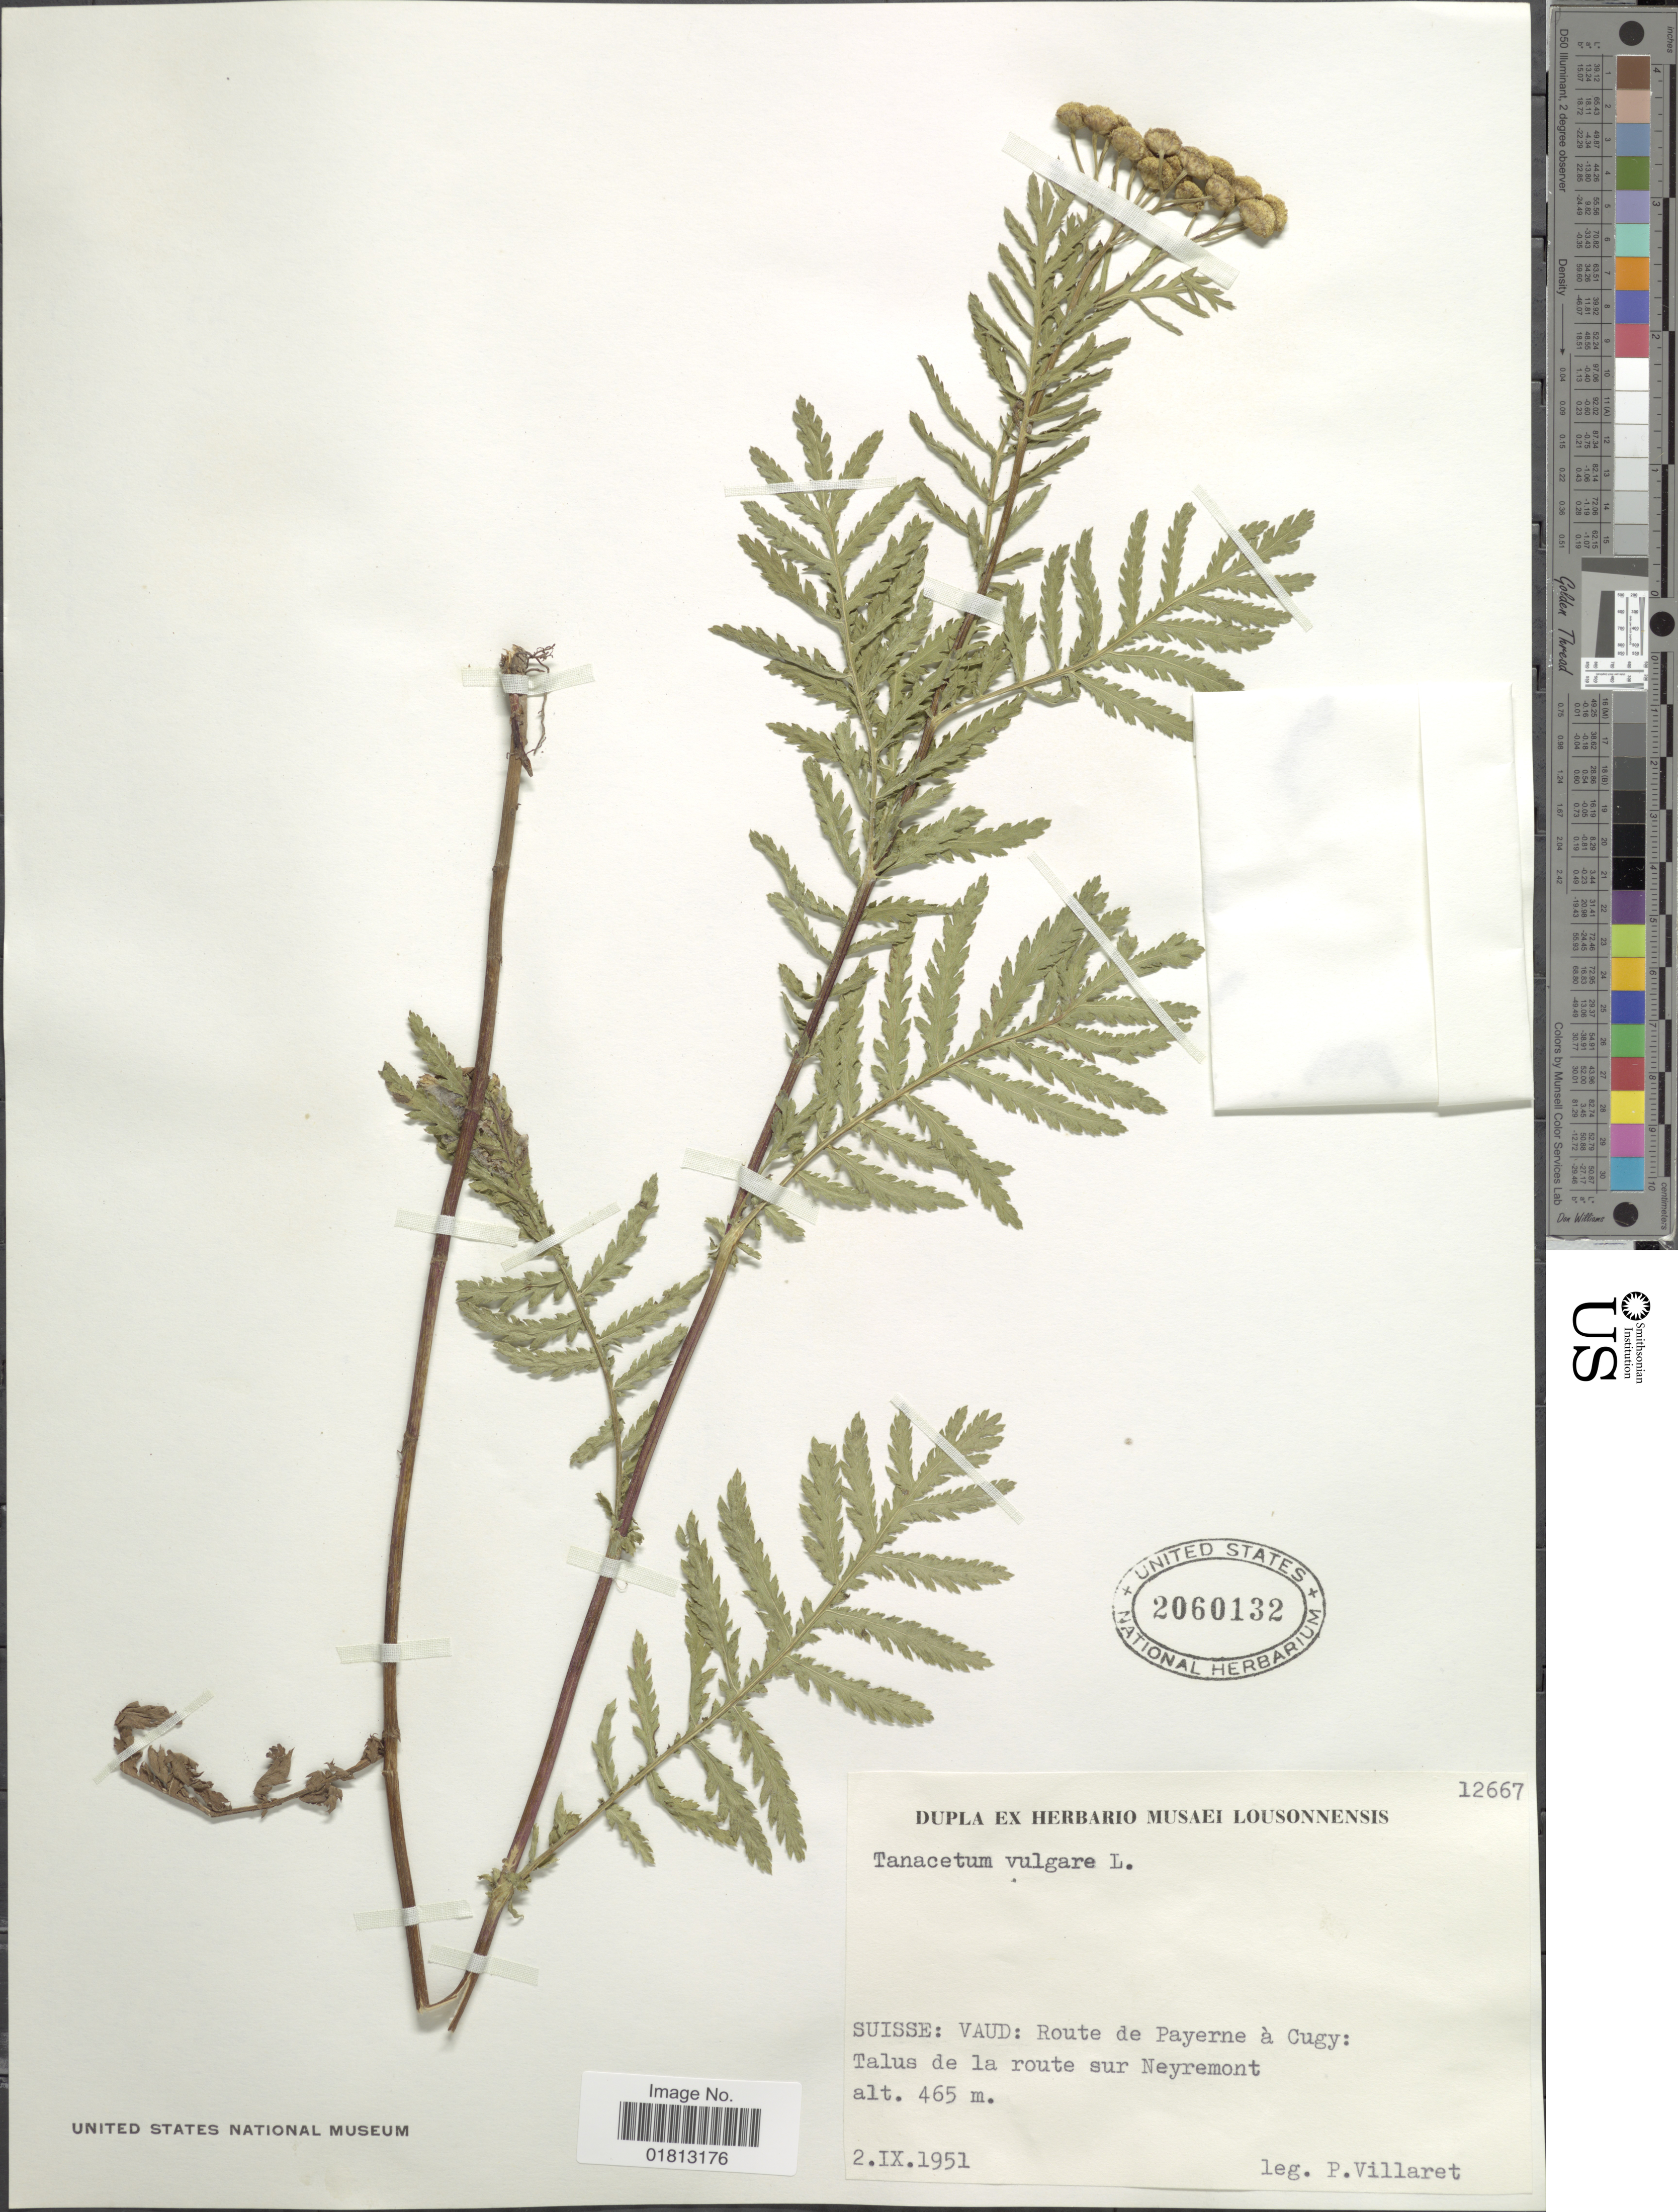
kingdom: Plantae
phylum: Tracheophyta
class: Magnoliopsida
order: Asterales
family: Asteraceae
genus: Tanacetum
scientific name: Tanacetum vulgare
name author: L.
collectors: P. Villaret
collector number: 12667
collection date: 1951-09-02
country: Switzerland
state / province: Vaud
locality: Suisse: Vaud: Route de Payerne a CugyL Talus de la route sur Neyremont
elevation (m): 465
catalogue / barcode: US 2060132